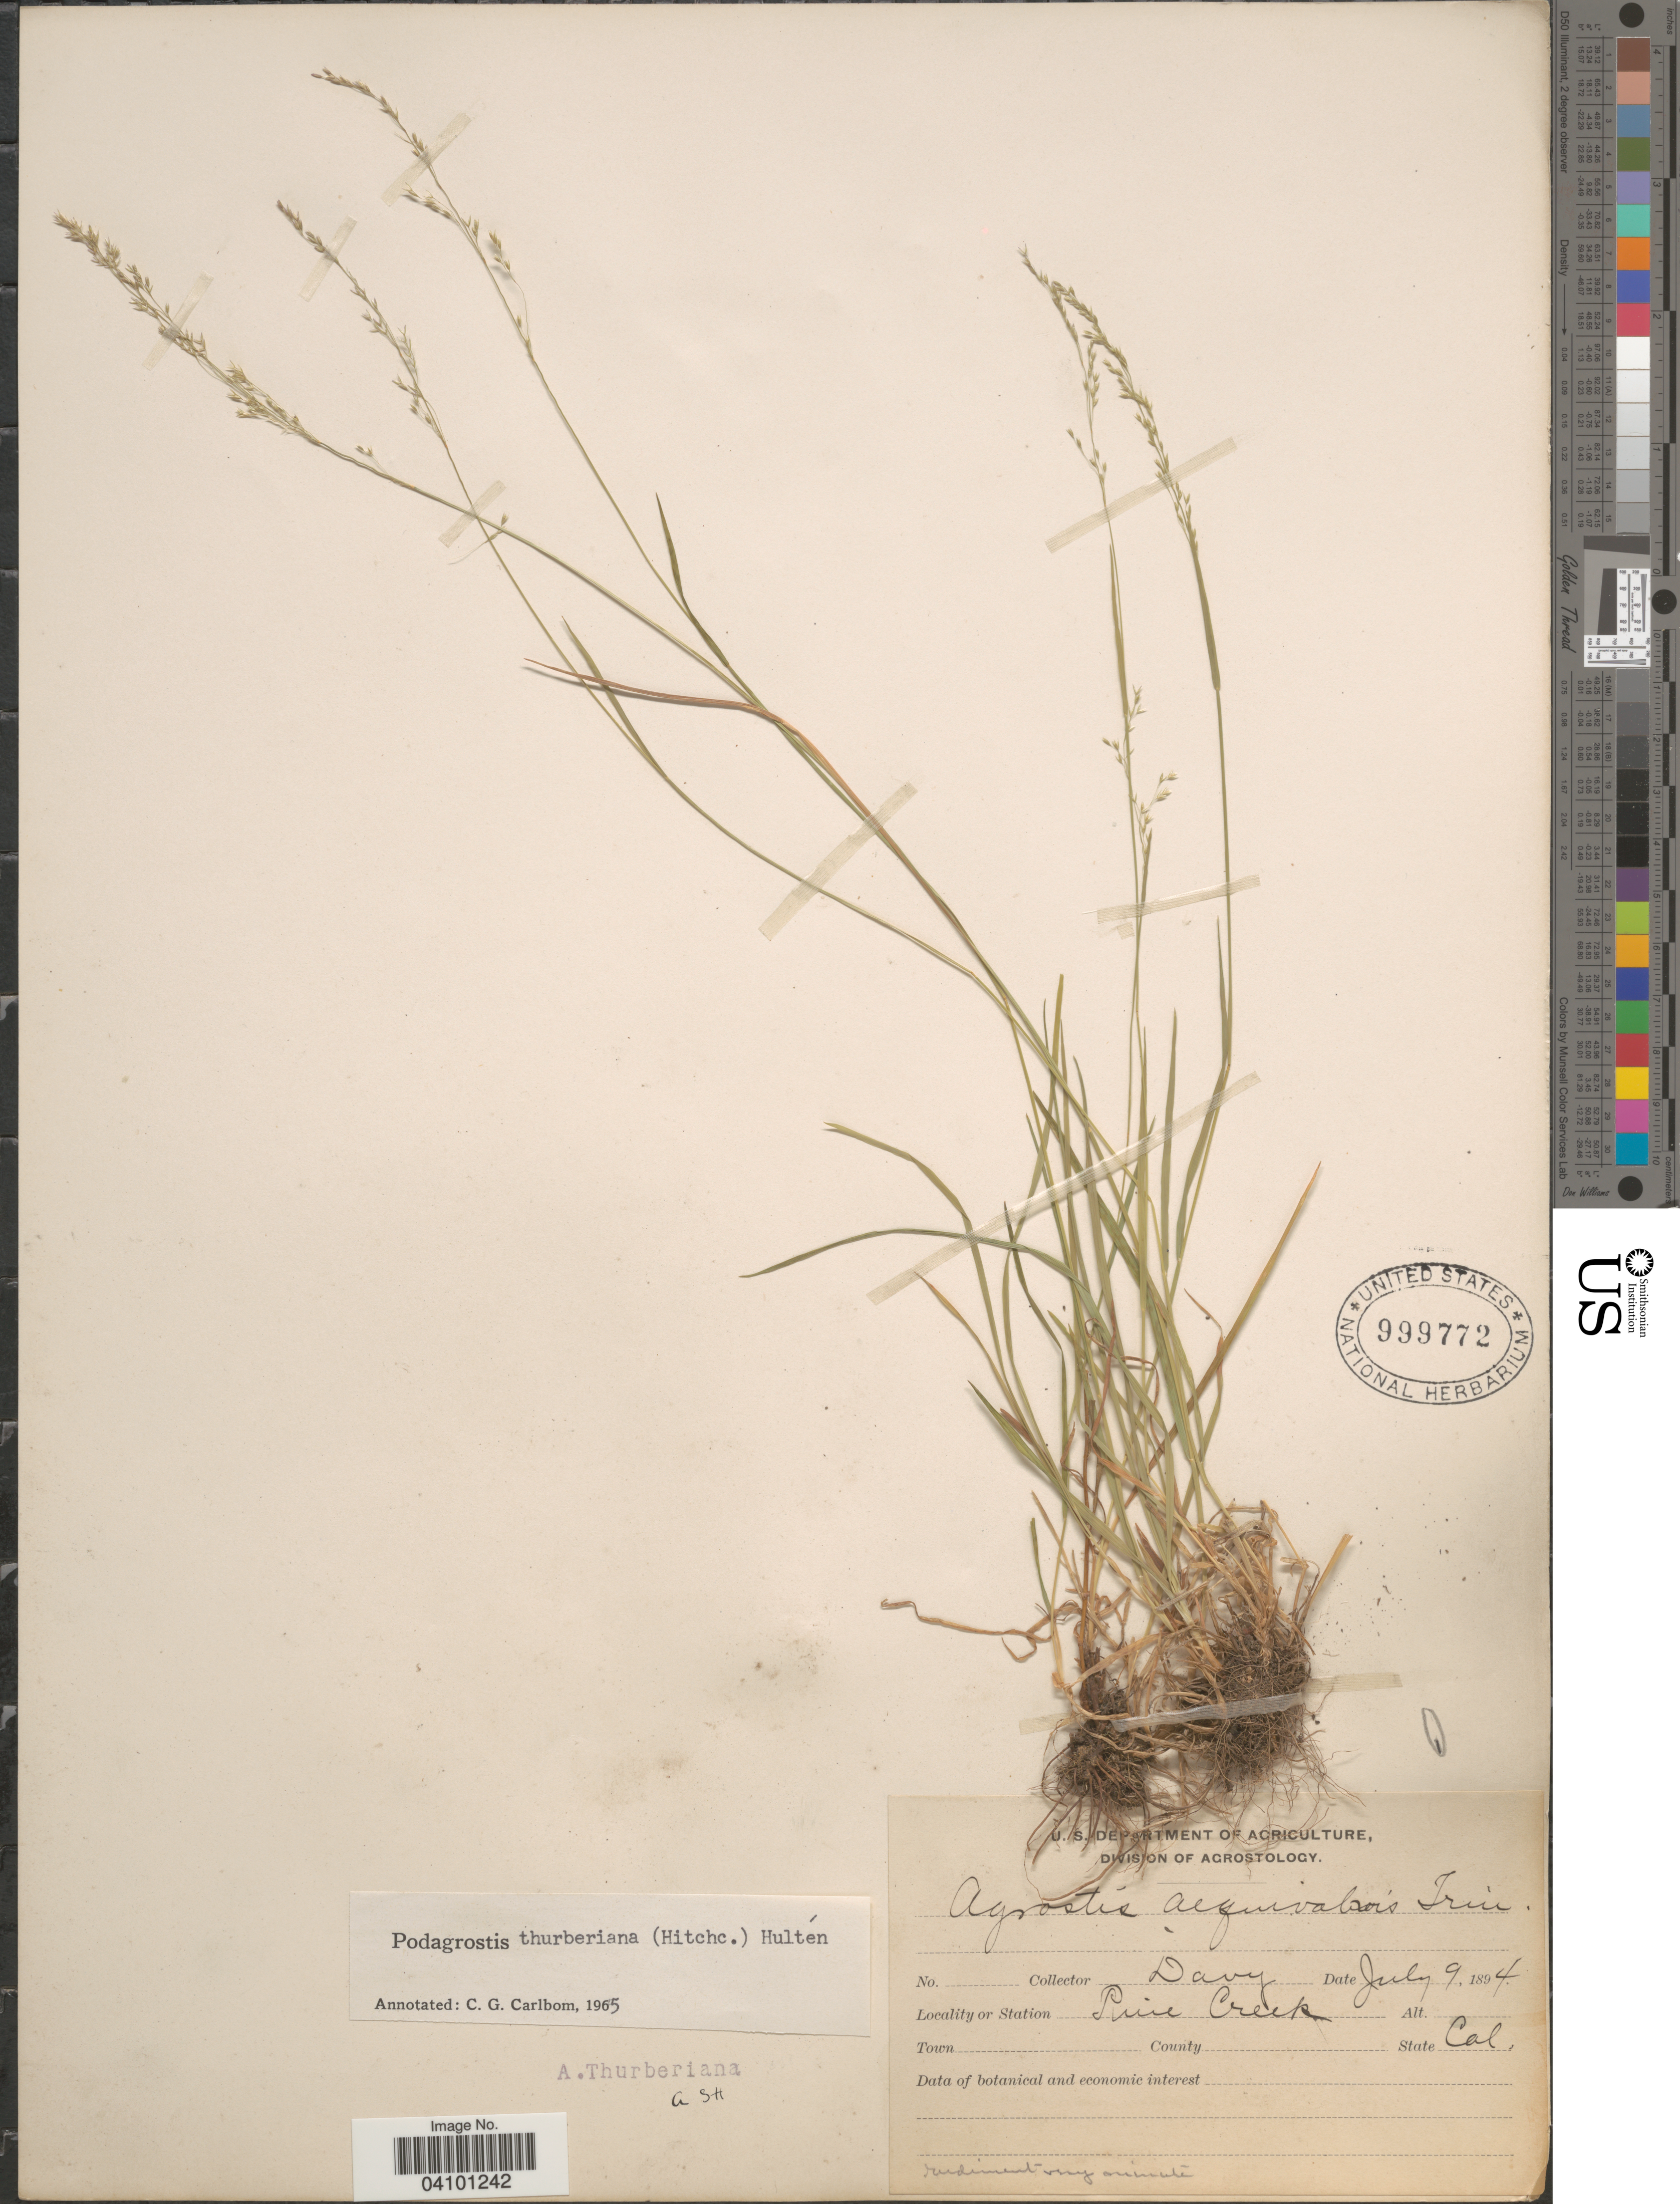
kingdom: Plantae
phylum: Tracheophyta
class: Liliopsida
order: Poales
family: Poaceae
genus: Podagrostis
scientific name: Podagrostis thurberiana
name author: Hitchc.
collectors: Davy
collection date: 1894-07-09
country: United States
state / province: California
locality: Pine Creek.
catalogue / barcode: US 999772